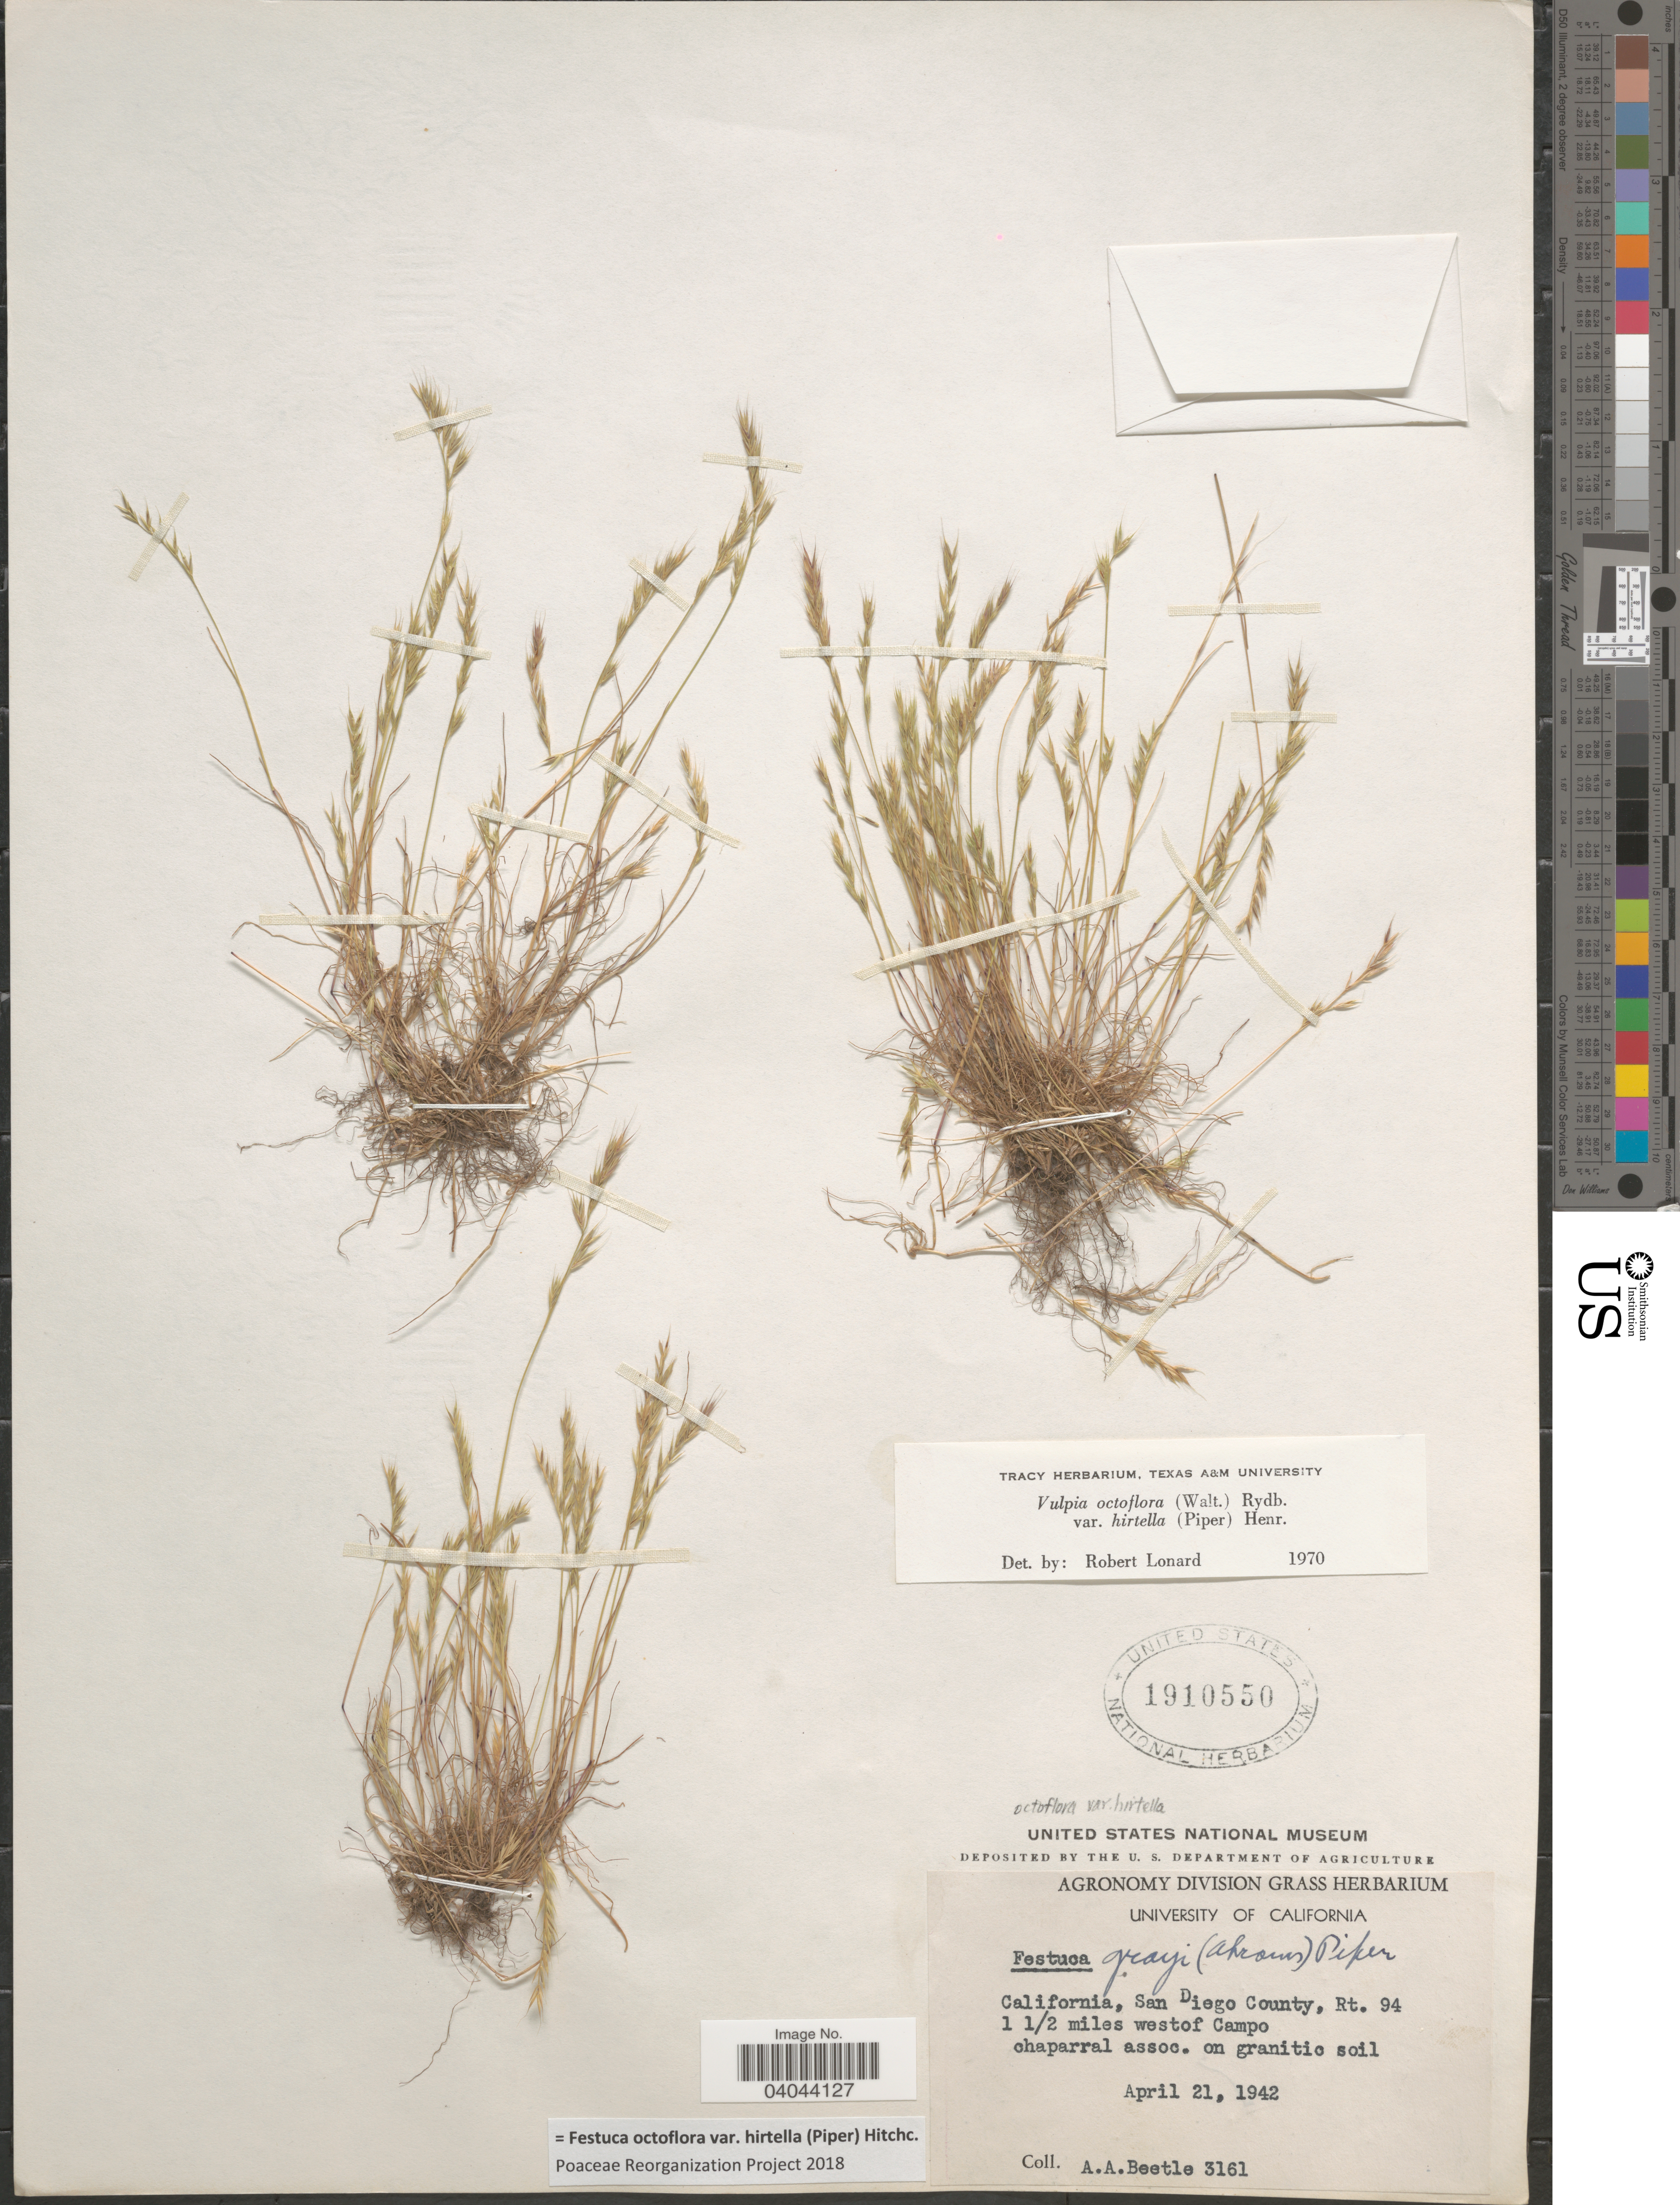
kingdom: Plantae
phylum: Tracheophyta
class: Liliopsida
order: Poales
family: Poaceae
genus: Festuca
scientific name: Festuca octoflora var. hirtella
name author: Piper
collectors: A. A. Beetle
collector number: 3161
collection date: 1942-04-21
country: United States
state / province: California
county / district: San Diego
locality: San Diego County, Rt. 94. 1 ½ miles west of Campo.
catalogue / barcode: US 1910550